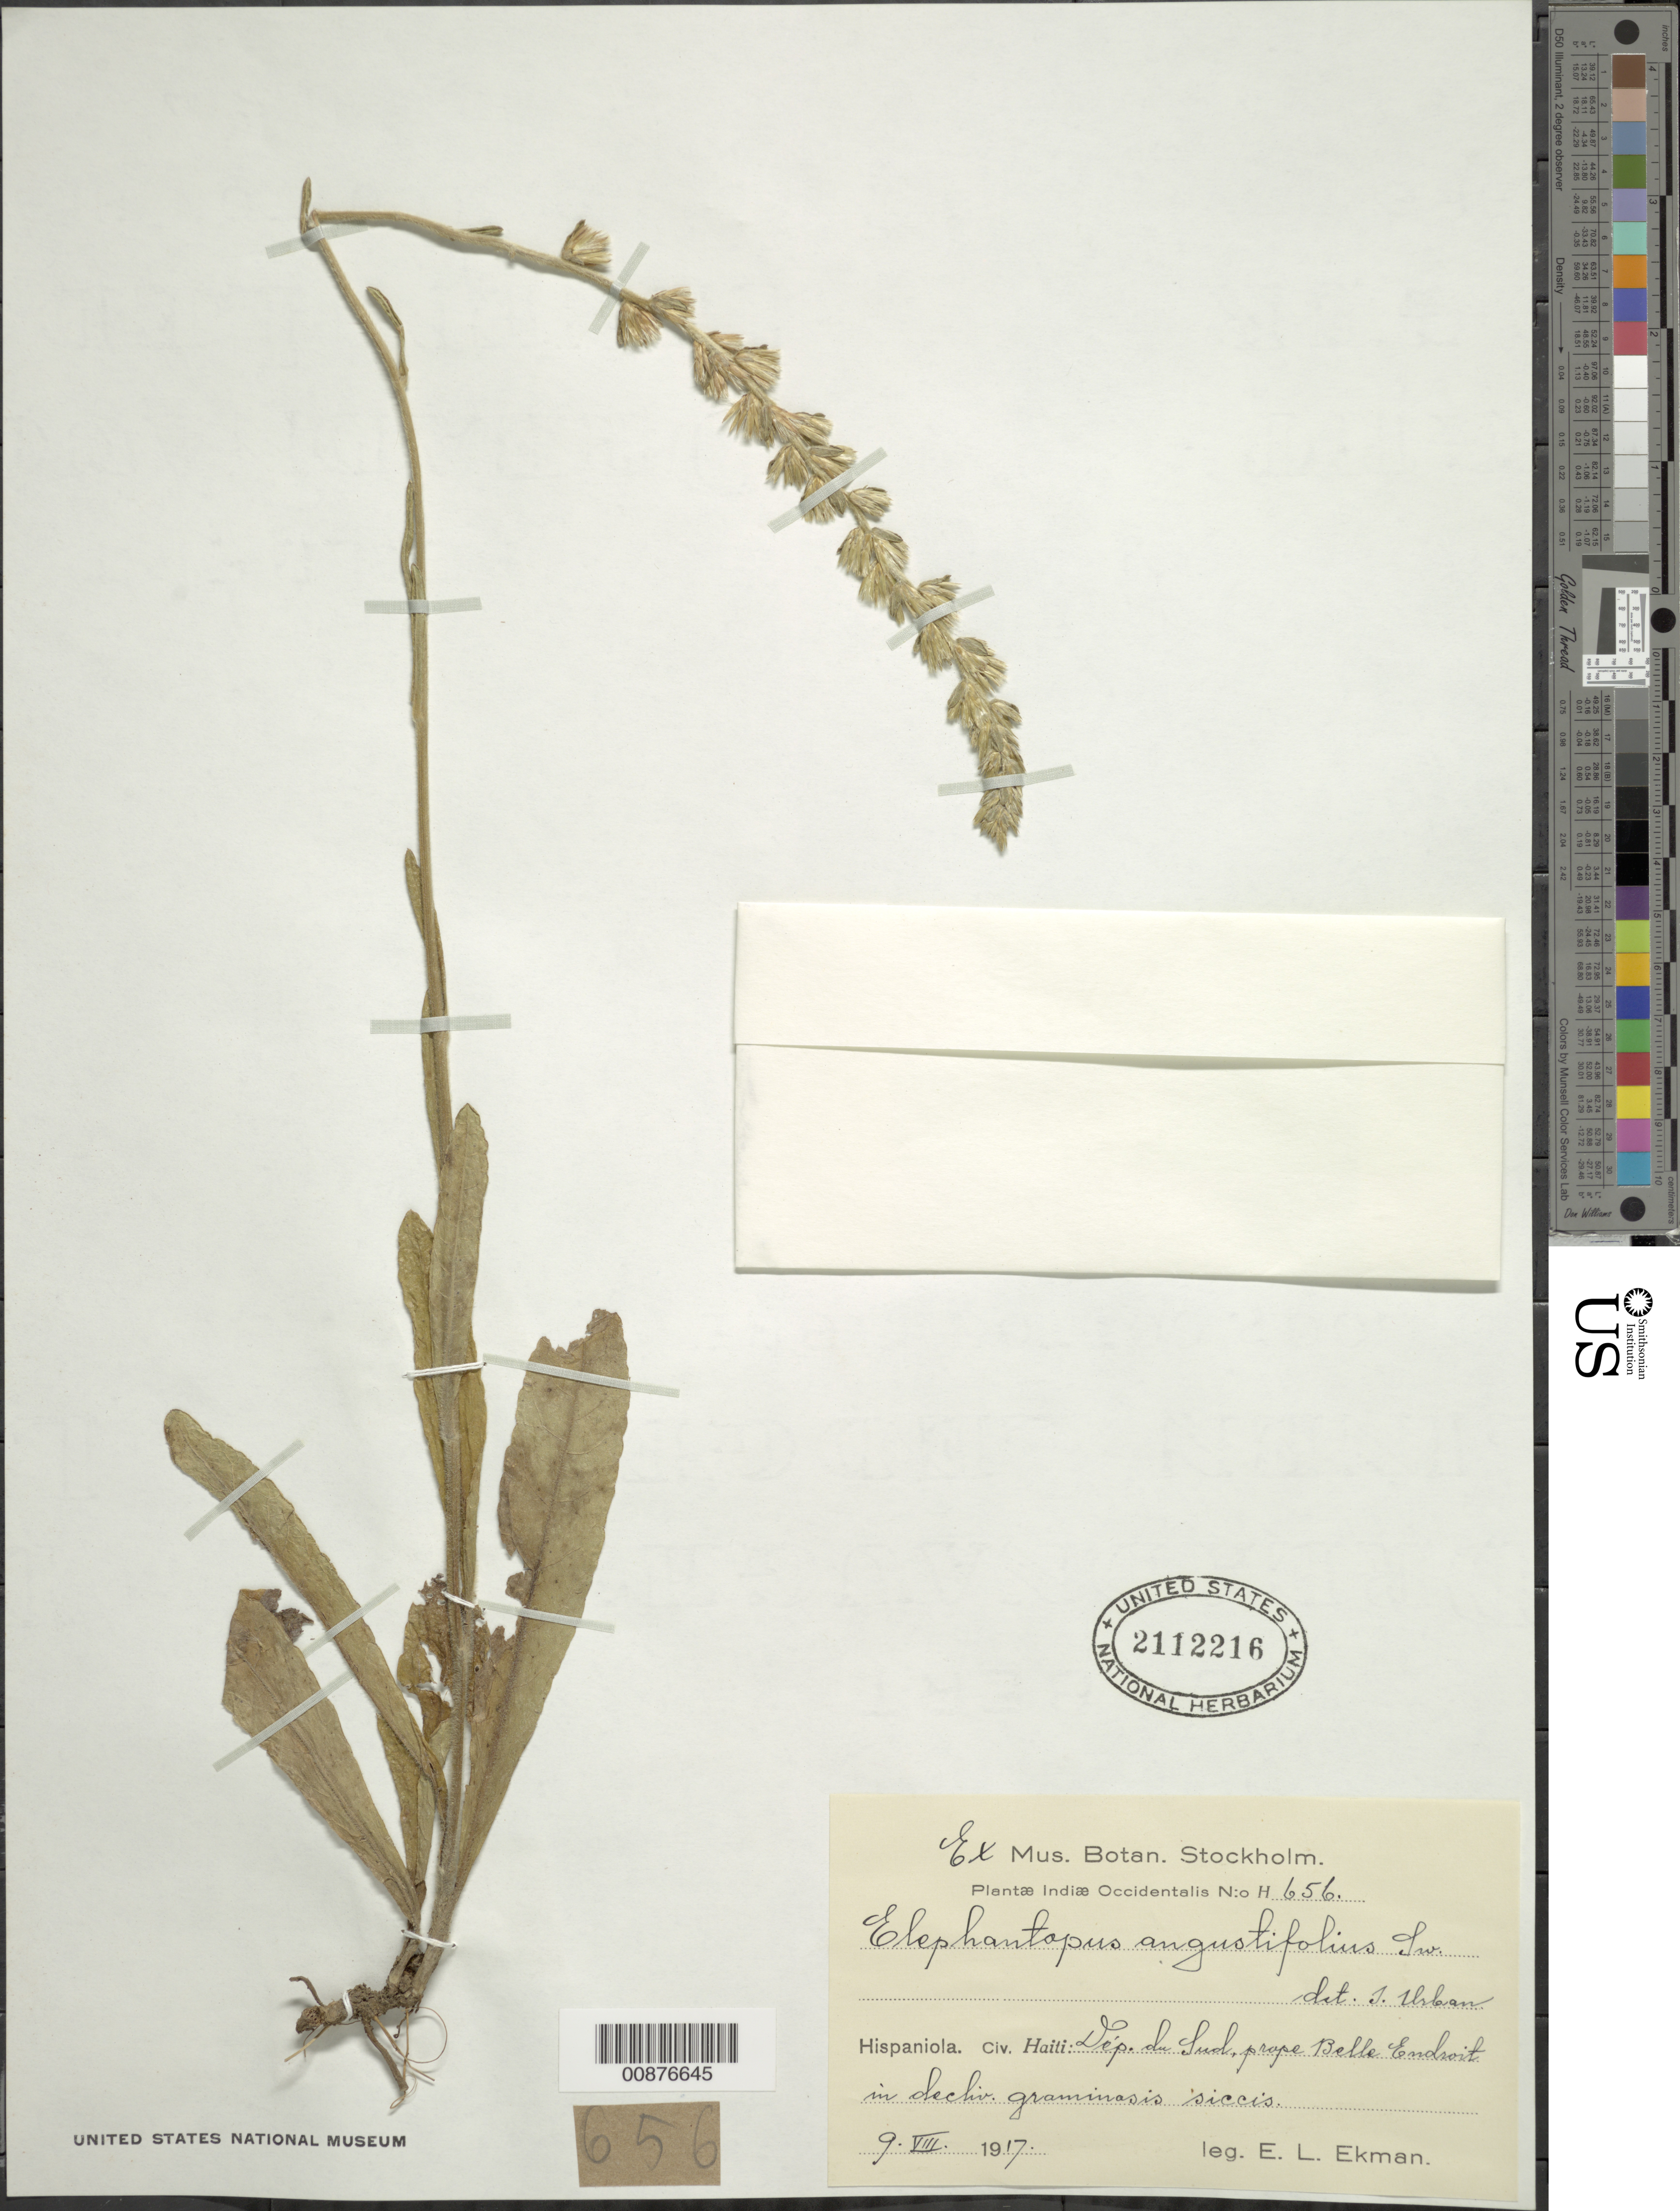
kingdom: Plantae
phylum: Tracheophyta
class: Magnoliopsida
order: Asterales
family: Asteraceae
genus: Orthopappus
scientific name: Orthopappus angustifolius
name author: (Sw.) Gleason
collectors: E. L. Ekman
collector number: H 656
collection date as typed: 09 Aug 1917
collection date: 1917-08-09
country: Haiti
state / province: Sud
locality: Prope Belle Endroit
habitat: In decliv. Graminasis siccis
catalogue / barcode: US 2112216